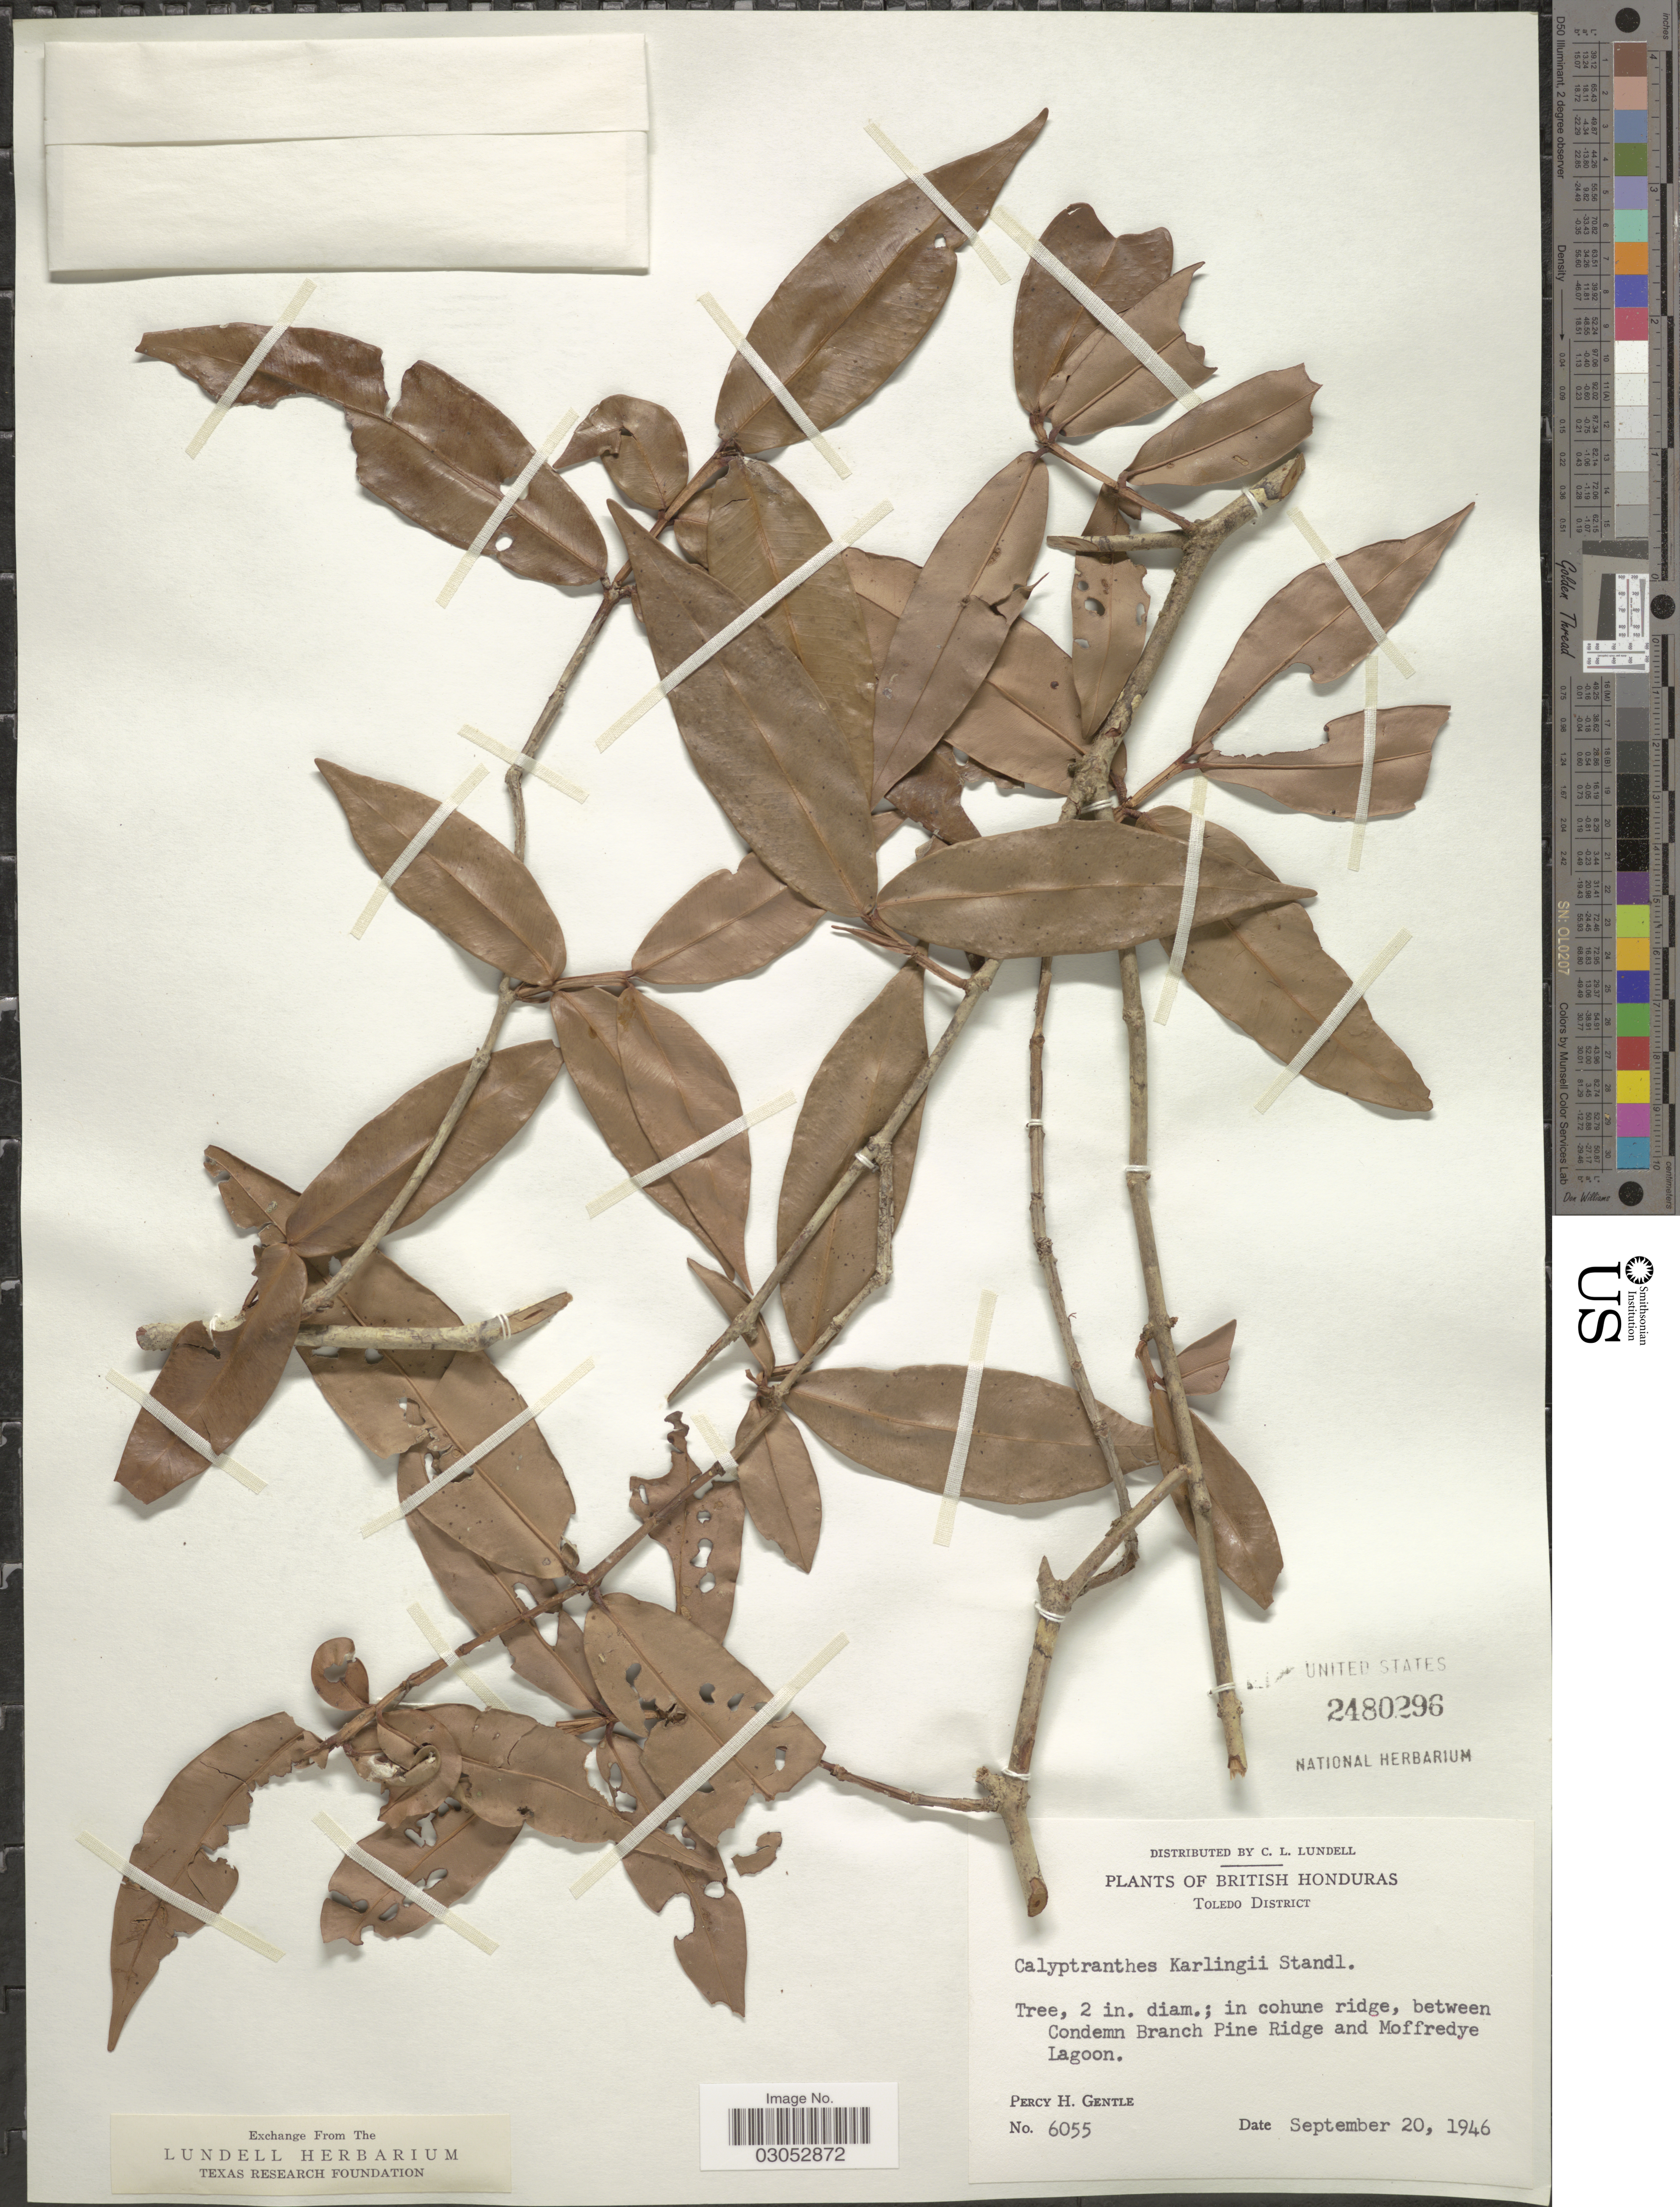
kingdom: Plantae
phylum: Tracheophyta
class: Magnoliopsida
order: Myrtales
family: Myrtaceae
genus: Myrcia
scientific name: Myrcia karlingii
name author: (Standl.) A.R. Lourenço & Sánchez-Cháv.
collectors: P. H. Gentle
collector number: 6055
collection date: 1946-09-20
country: Belize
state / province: Toledo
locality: British Honduras, Toledo District, in cohune ridge, between Condem Branch Pine Ridge and Moffredye Lagoon.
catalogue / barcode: US 2480296